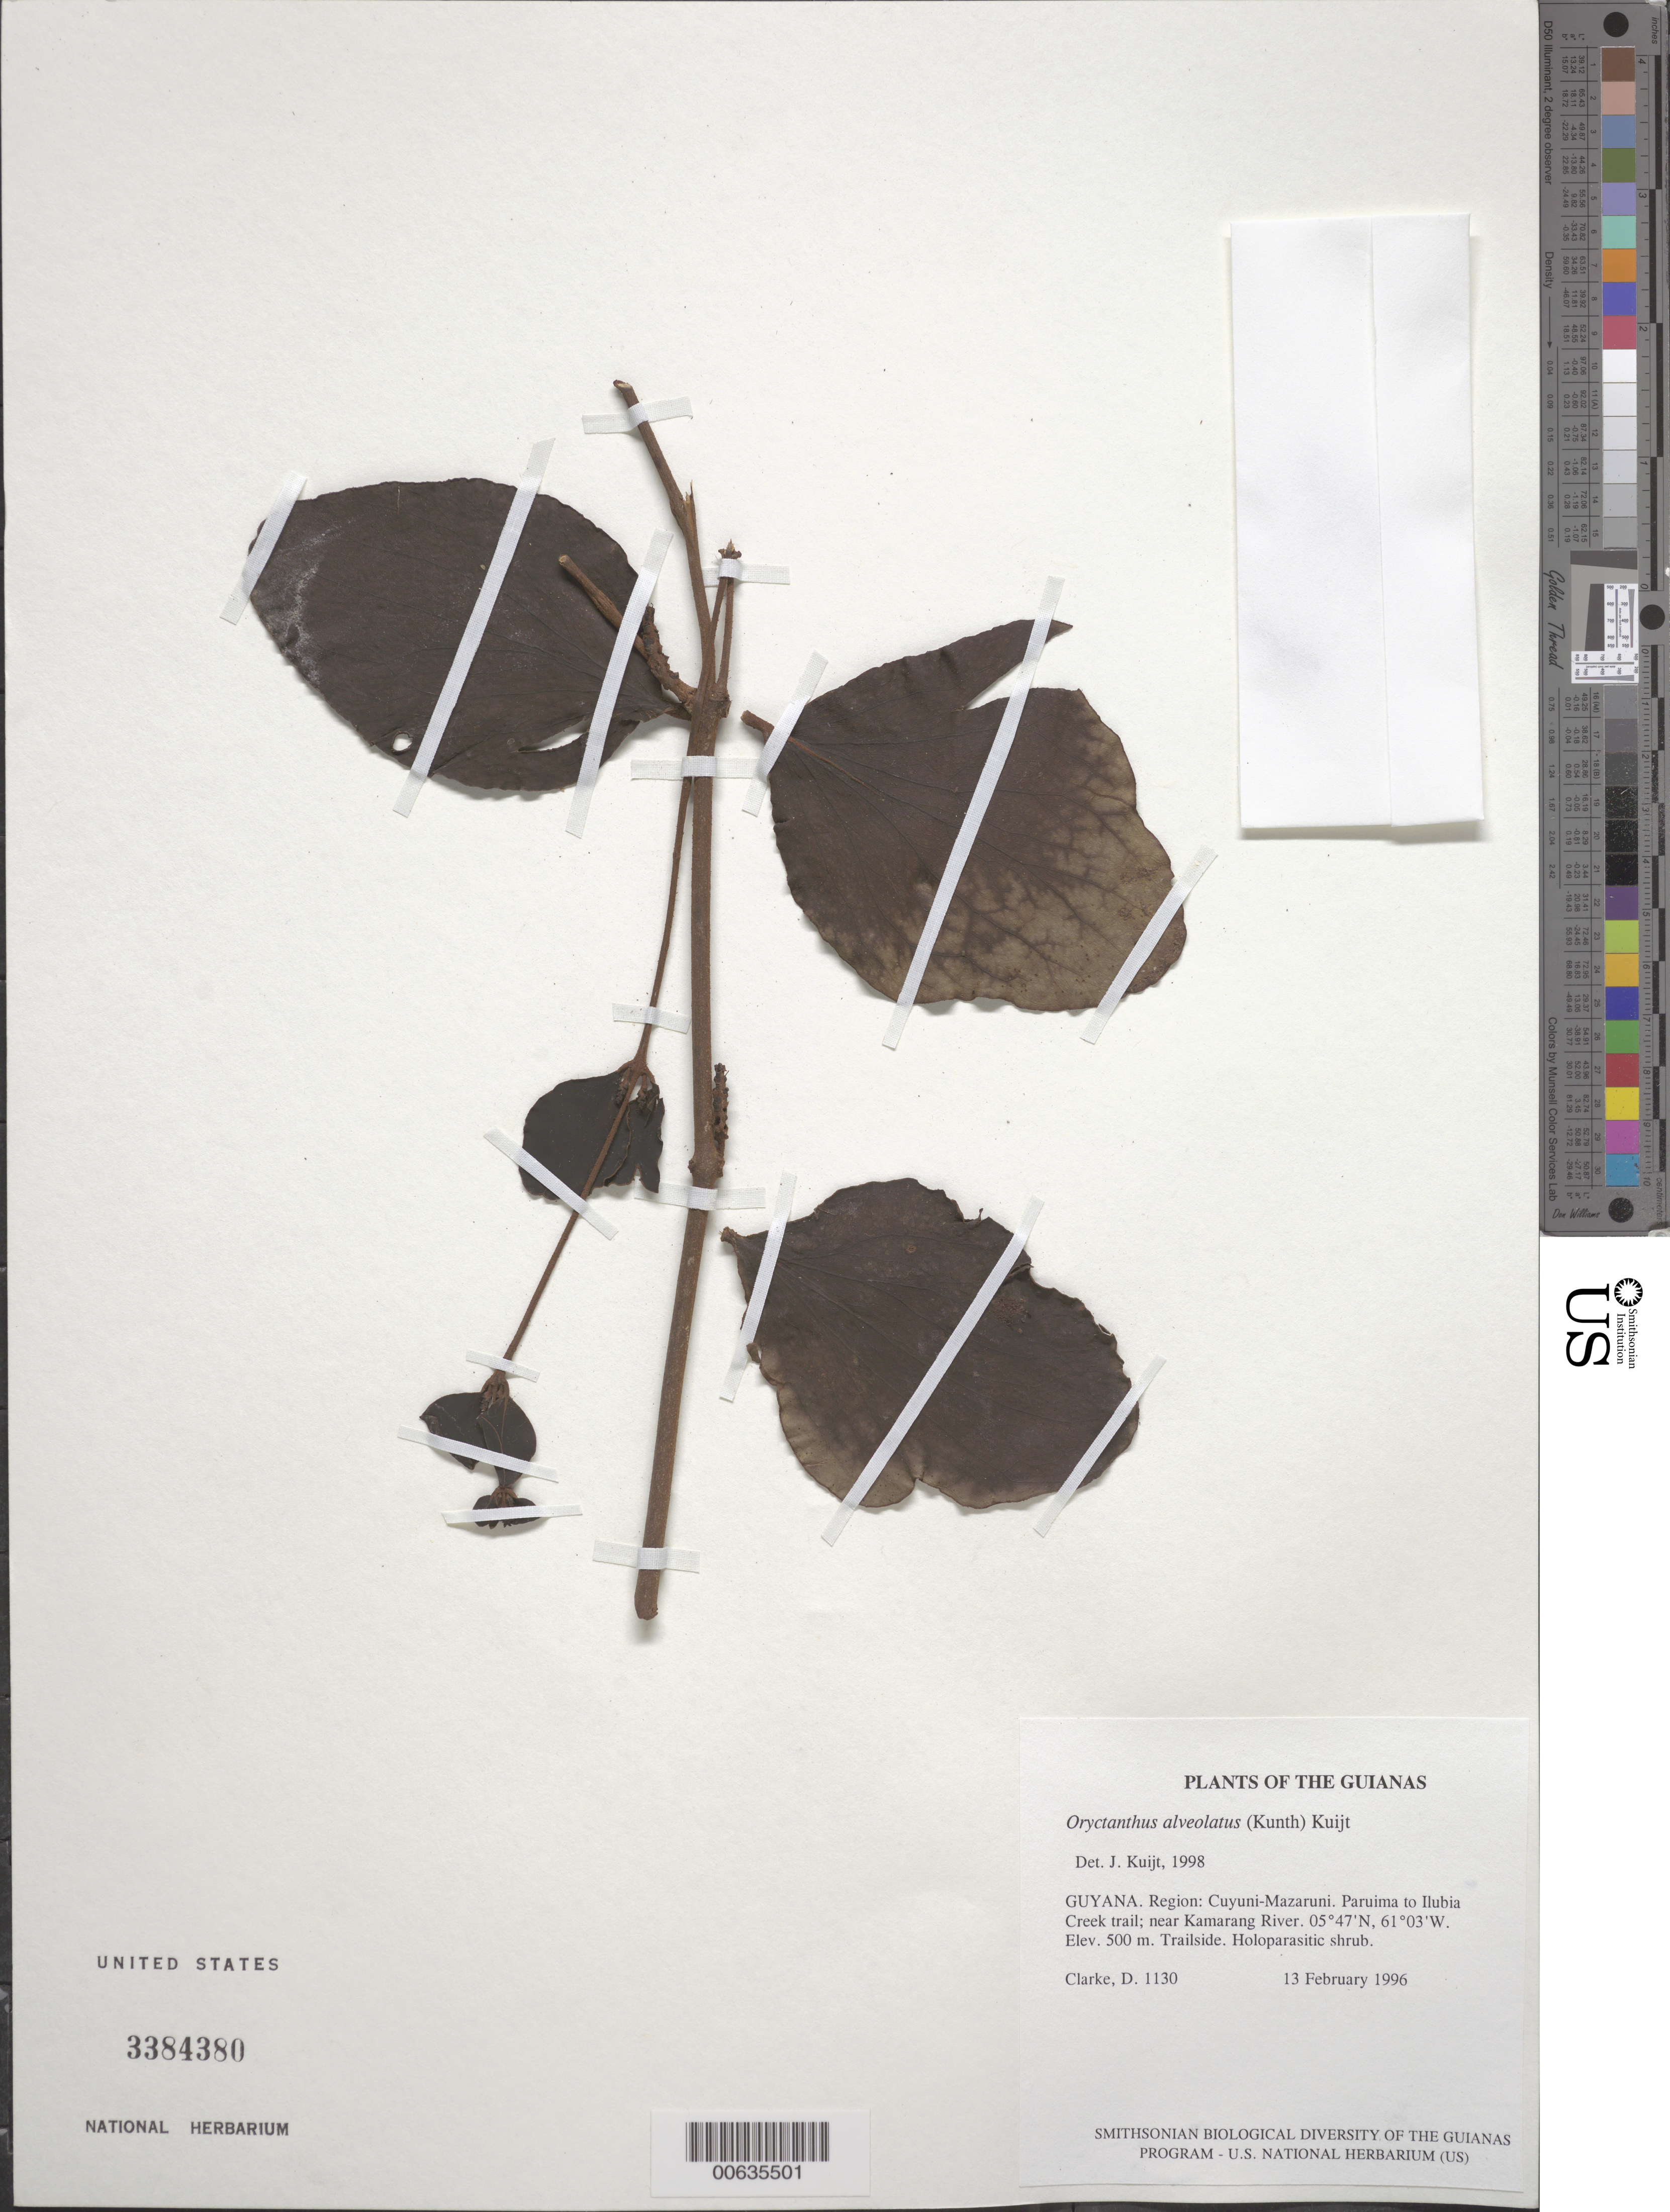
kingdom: Plantae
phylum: Tracheophyta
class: Magnoliopsida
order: Santalales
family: Loranthaceae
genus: Oryctanthus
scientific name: Oryctanthus alveolatus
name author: (Kunth) Kuijt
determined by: Kuijt, Job, (CANADA)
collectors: H. D. Clarke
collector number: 1130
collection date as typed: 13 February 1996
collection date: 1996-02-13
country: Guyana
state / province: Cuyuni-Mazaruni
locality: Paruima to Ilubia Creek trail; near Kamarang River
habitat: Trailside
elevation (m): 500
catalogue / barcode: US 3384380